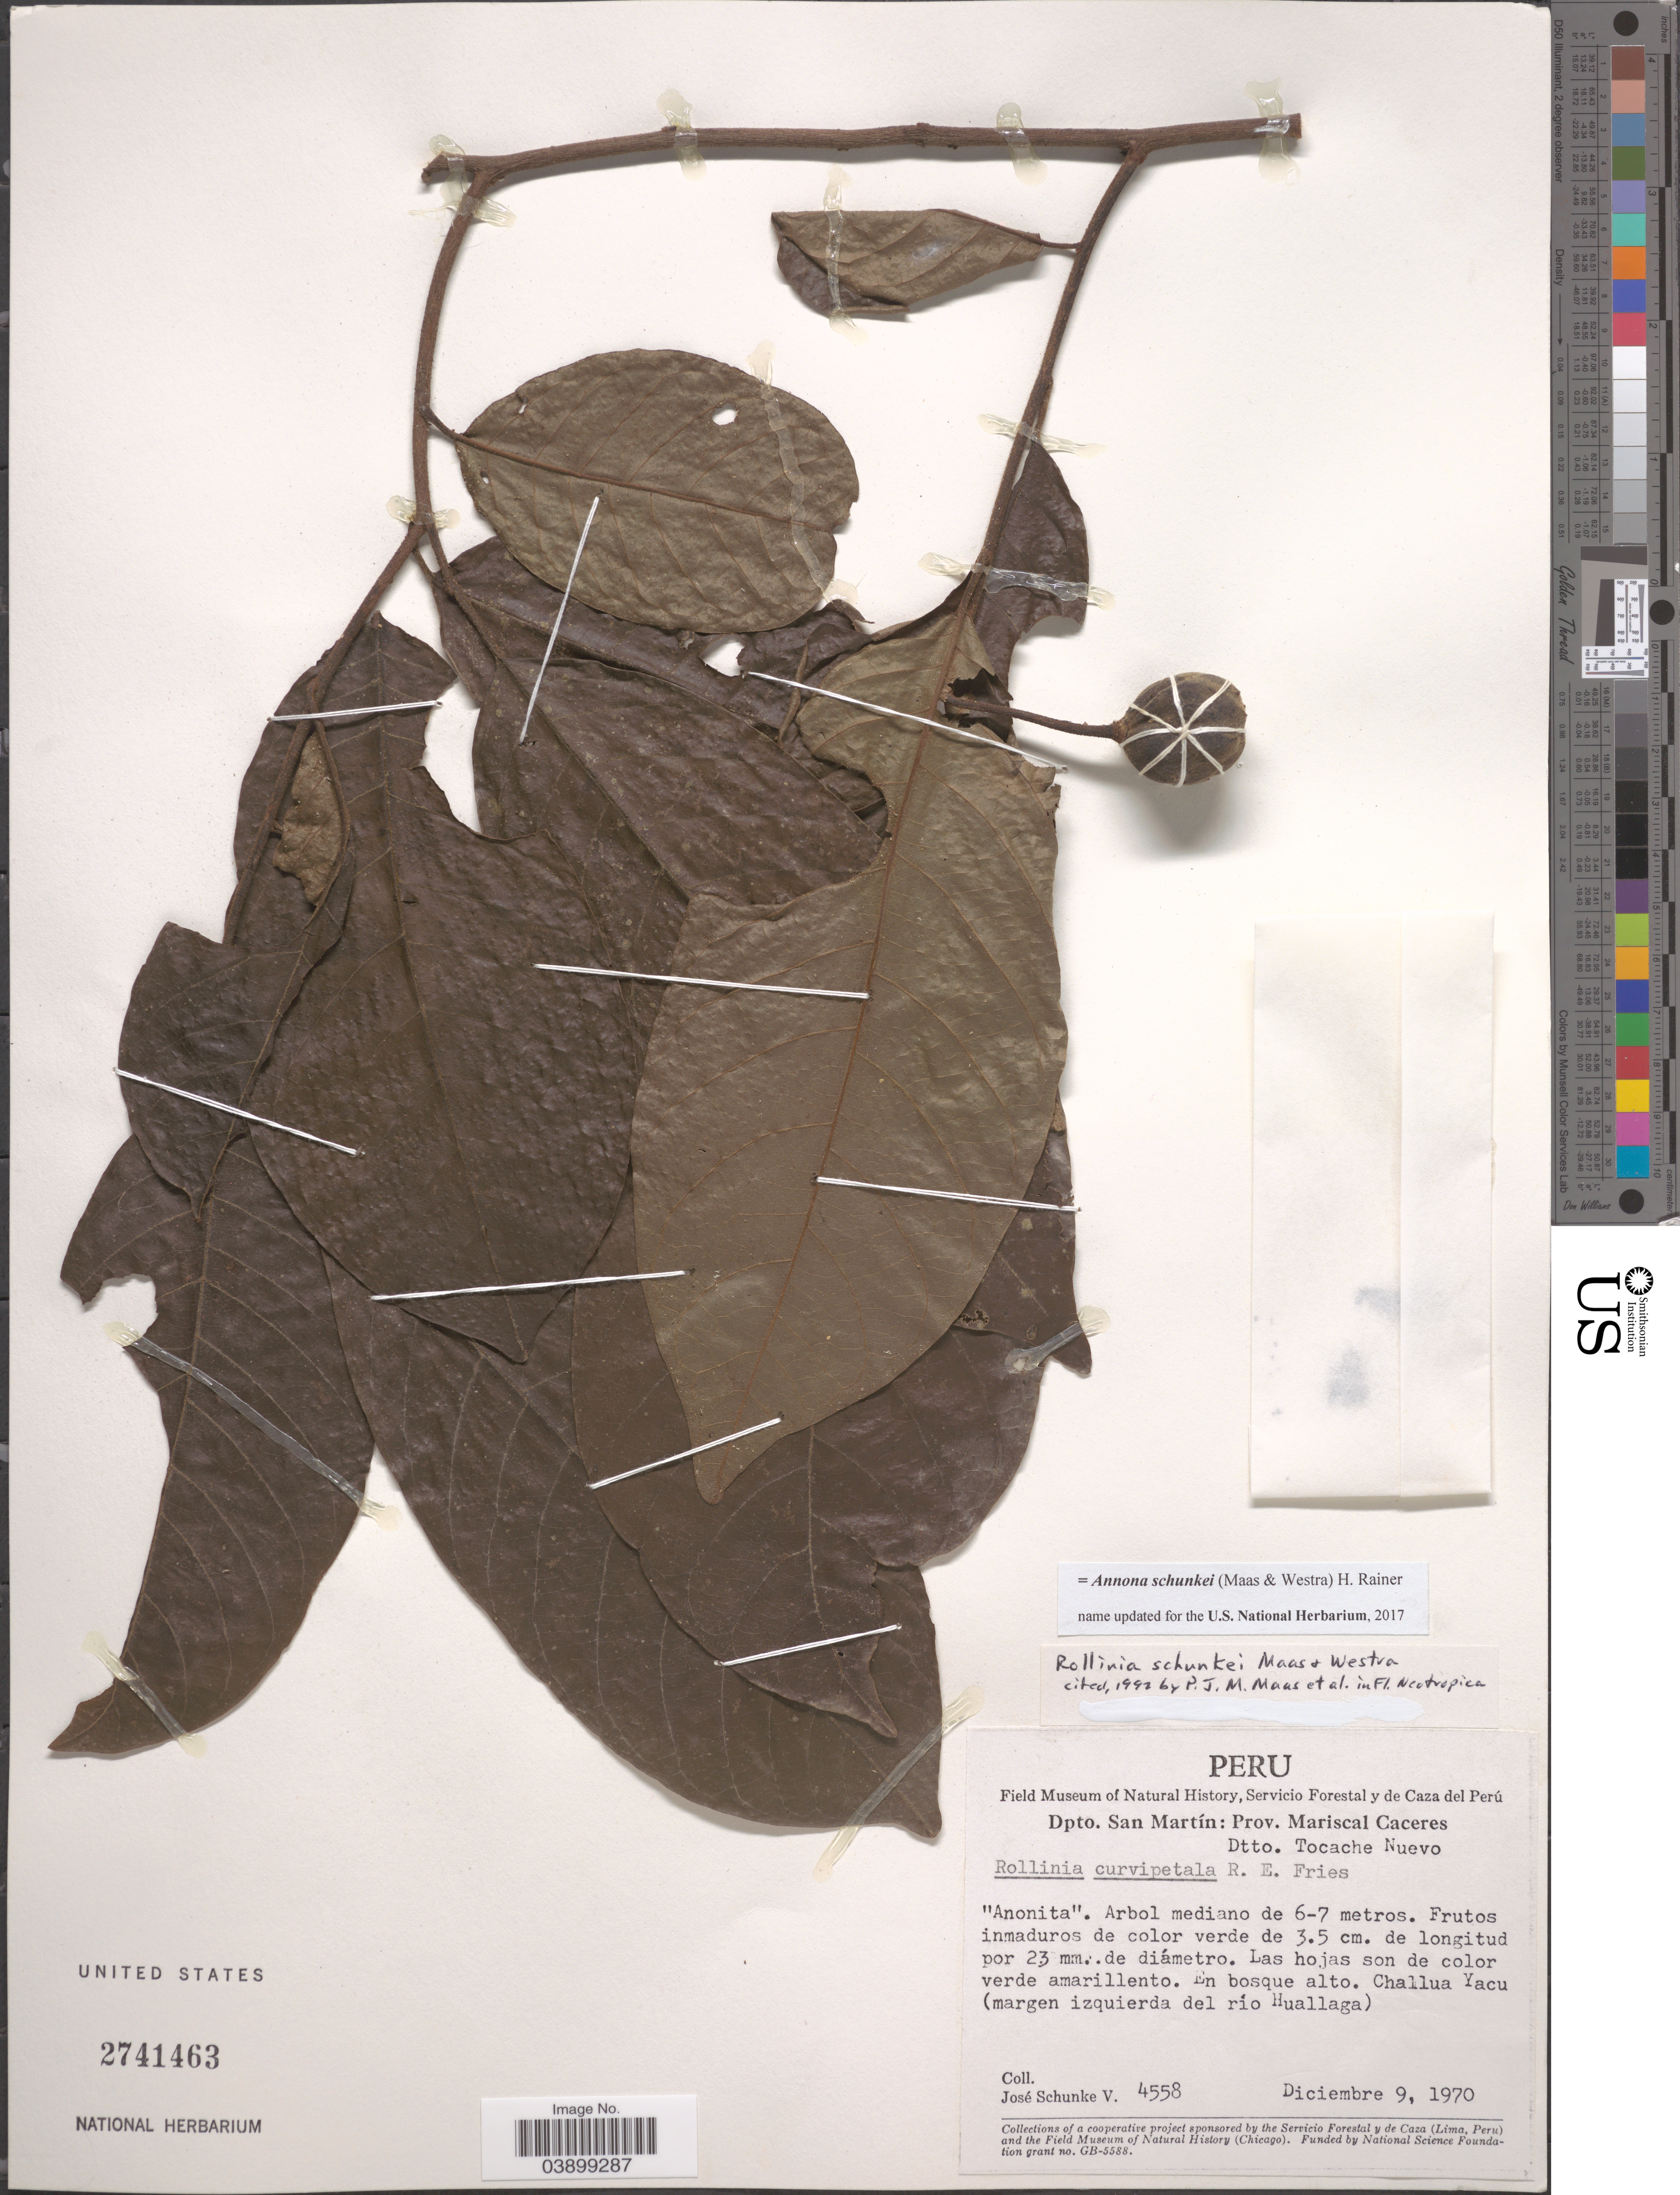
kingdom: Plantae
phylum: Tracheophyta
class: Magnoliopsida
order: Magnoliales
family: Annonaceae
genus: Annona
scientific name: Annona schunkei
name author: (Maas & Westra) H. Rainer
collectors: J. Schunke Vigo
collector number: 4558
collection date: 1970-12-09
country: Peru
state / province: San Martín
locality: Dpto. San Martín: Prov. Mariscal Caceres. Dtto. Tocache Nuevo. Challua Yacu (margen izquierda del río Huallaga).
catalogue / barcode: US 2741463